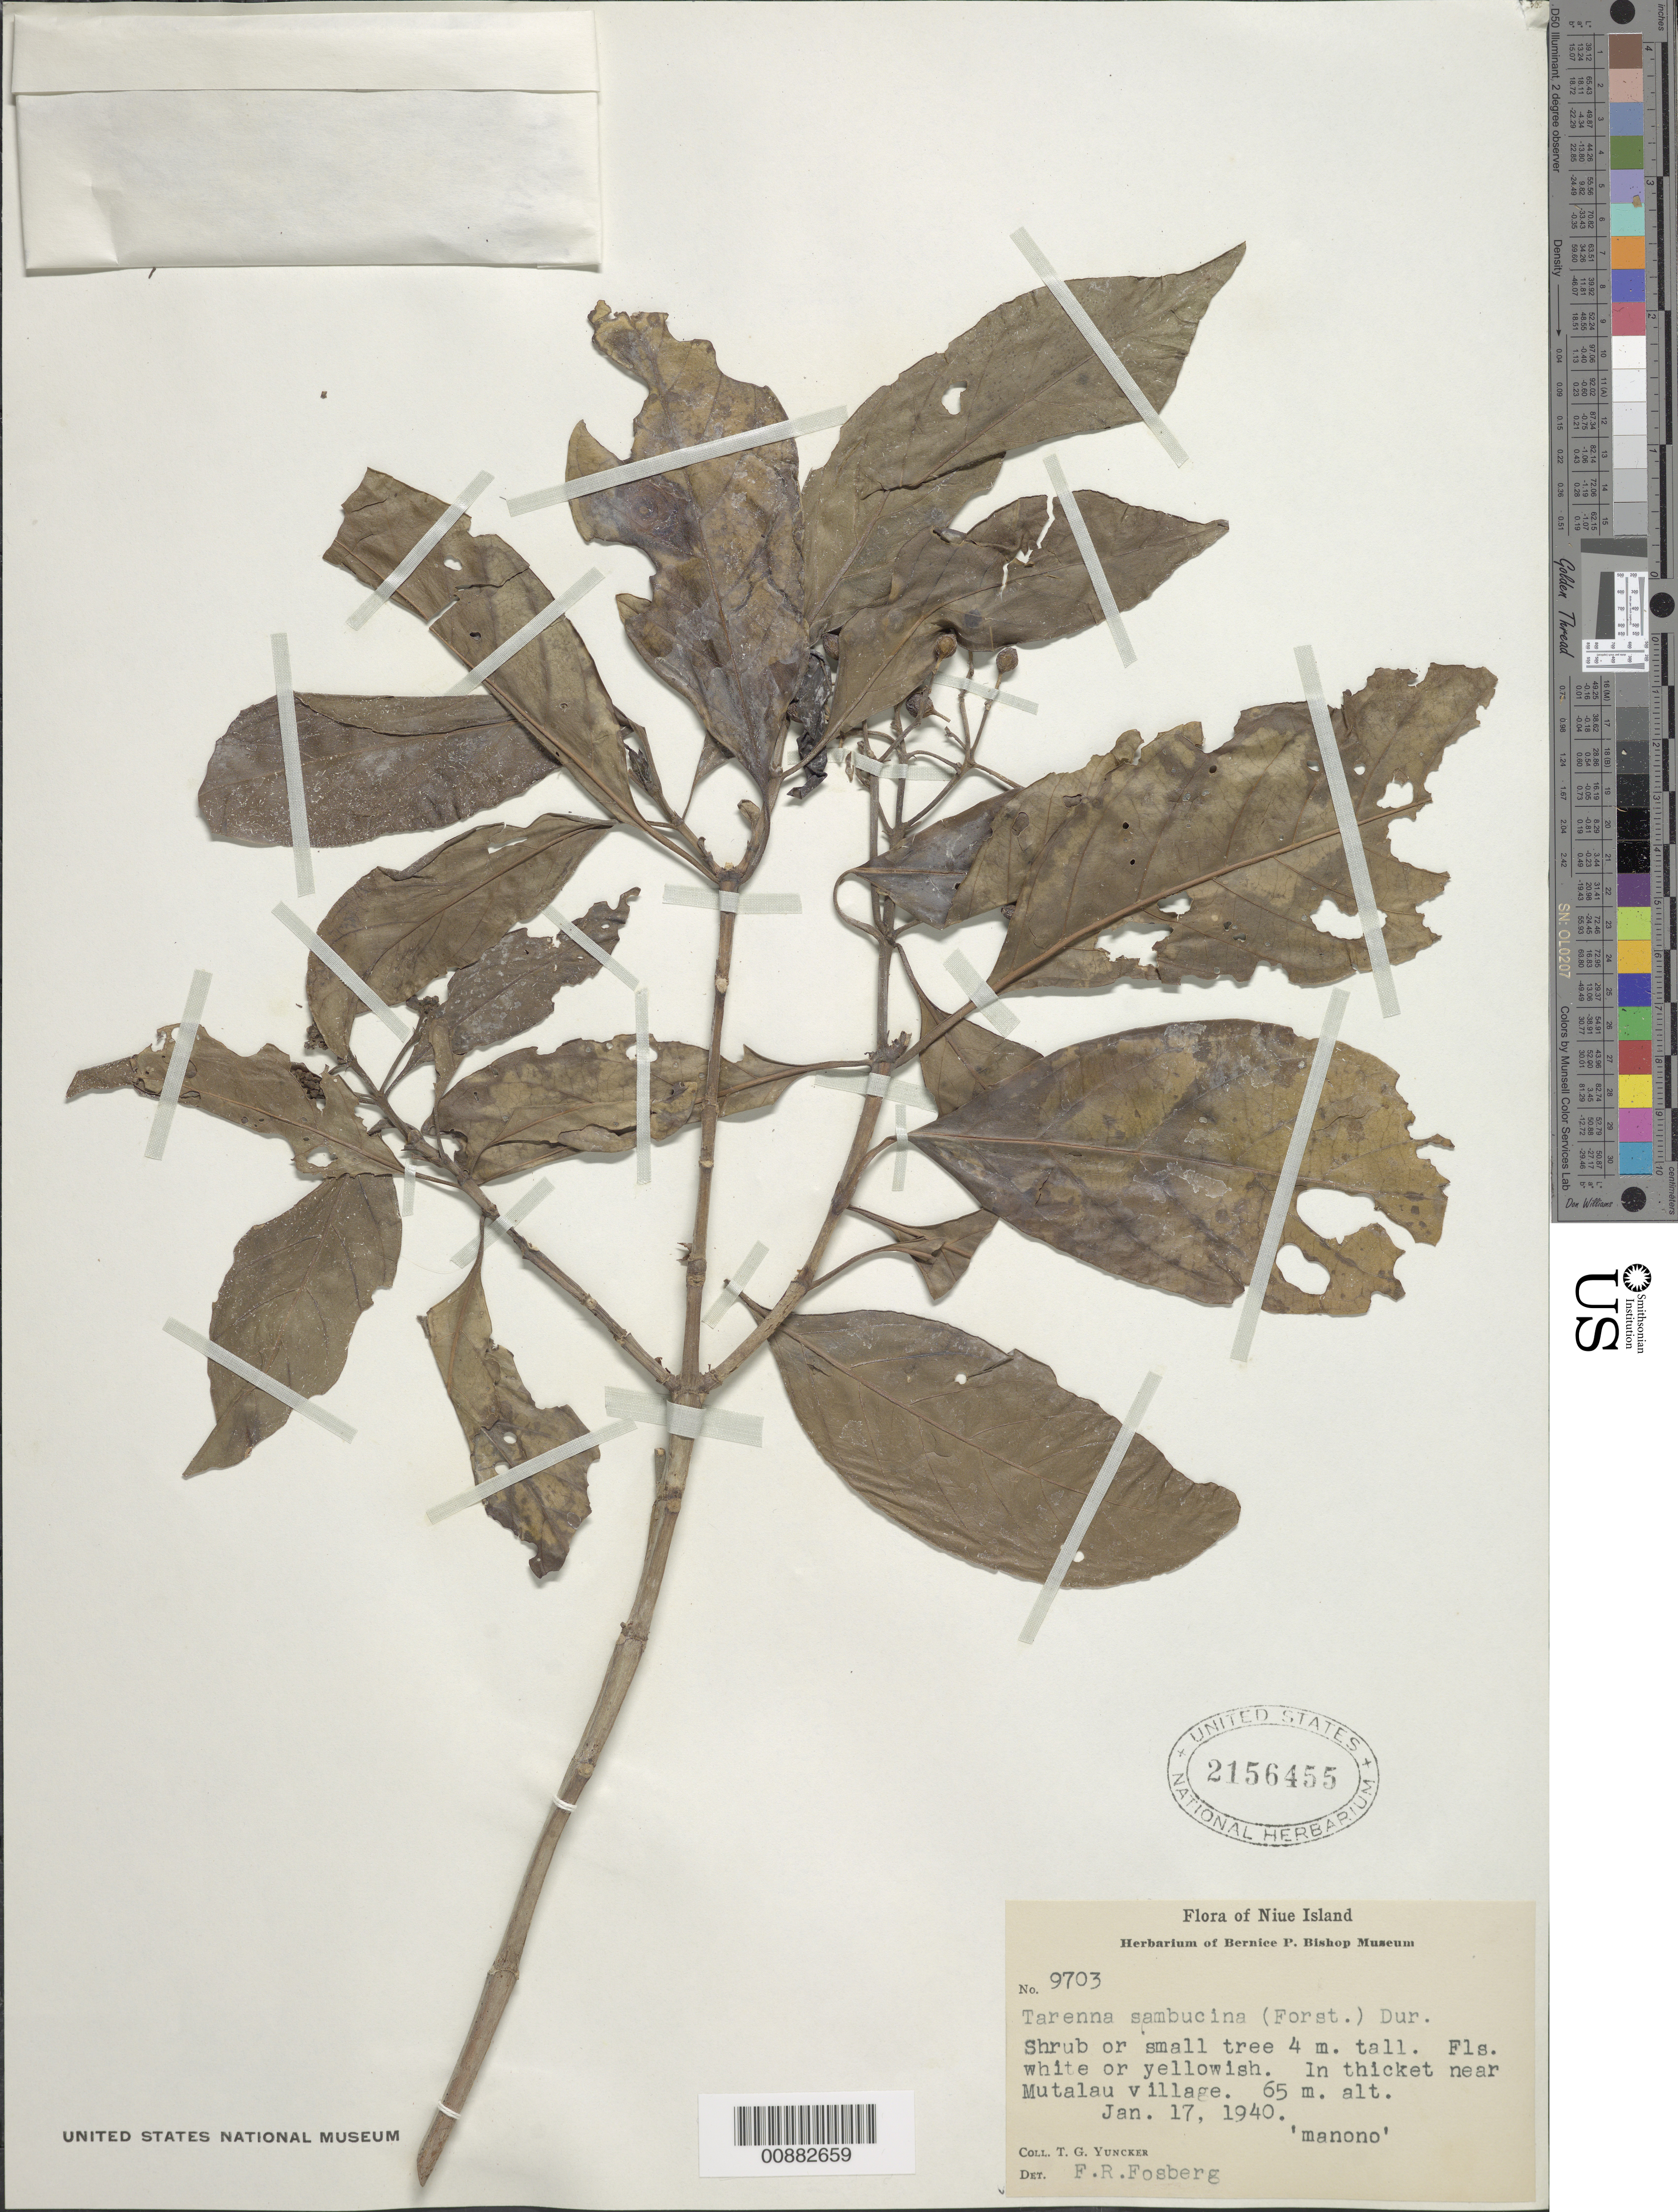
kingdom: Plantae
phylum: Tracheophyta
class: Magnoliopsida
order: Gentianales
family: Rubiaceae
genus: Tarenna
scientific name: Tarenna sambucina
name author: (G. Forst.) Drake ex Durand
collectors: T. G. Yuncker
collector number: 9703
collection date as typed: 17 Jan 1940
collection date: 1940-01-17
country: Niue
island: Niue I.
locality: Thicket near Mutalau village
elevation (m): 65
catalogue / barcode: US 2156455